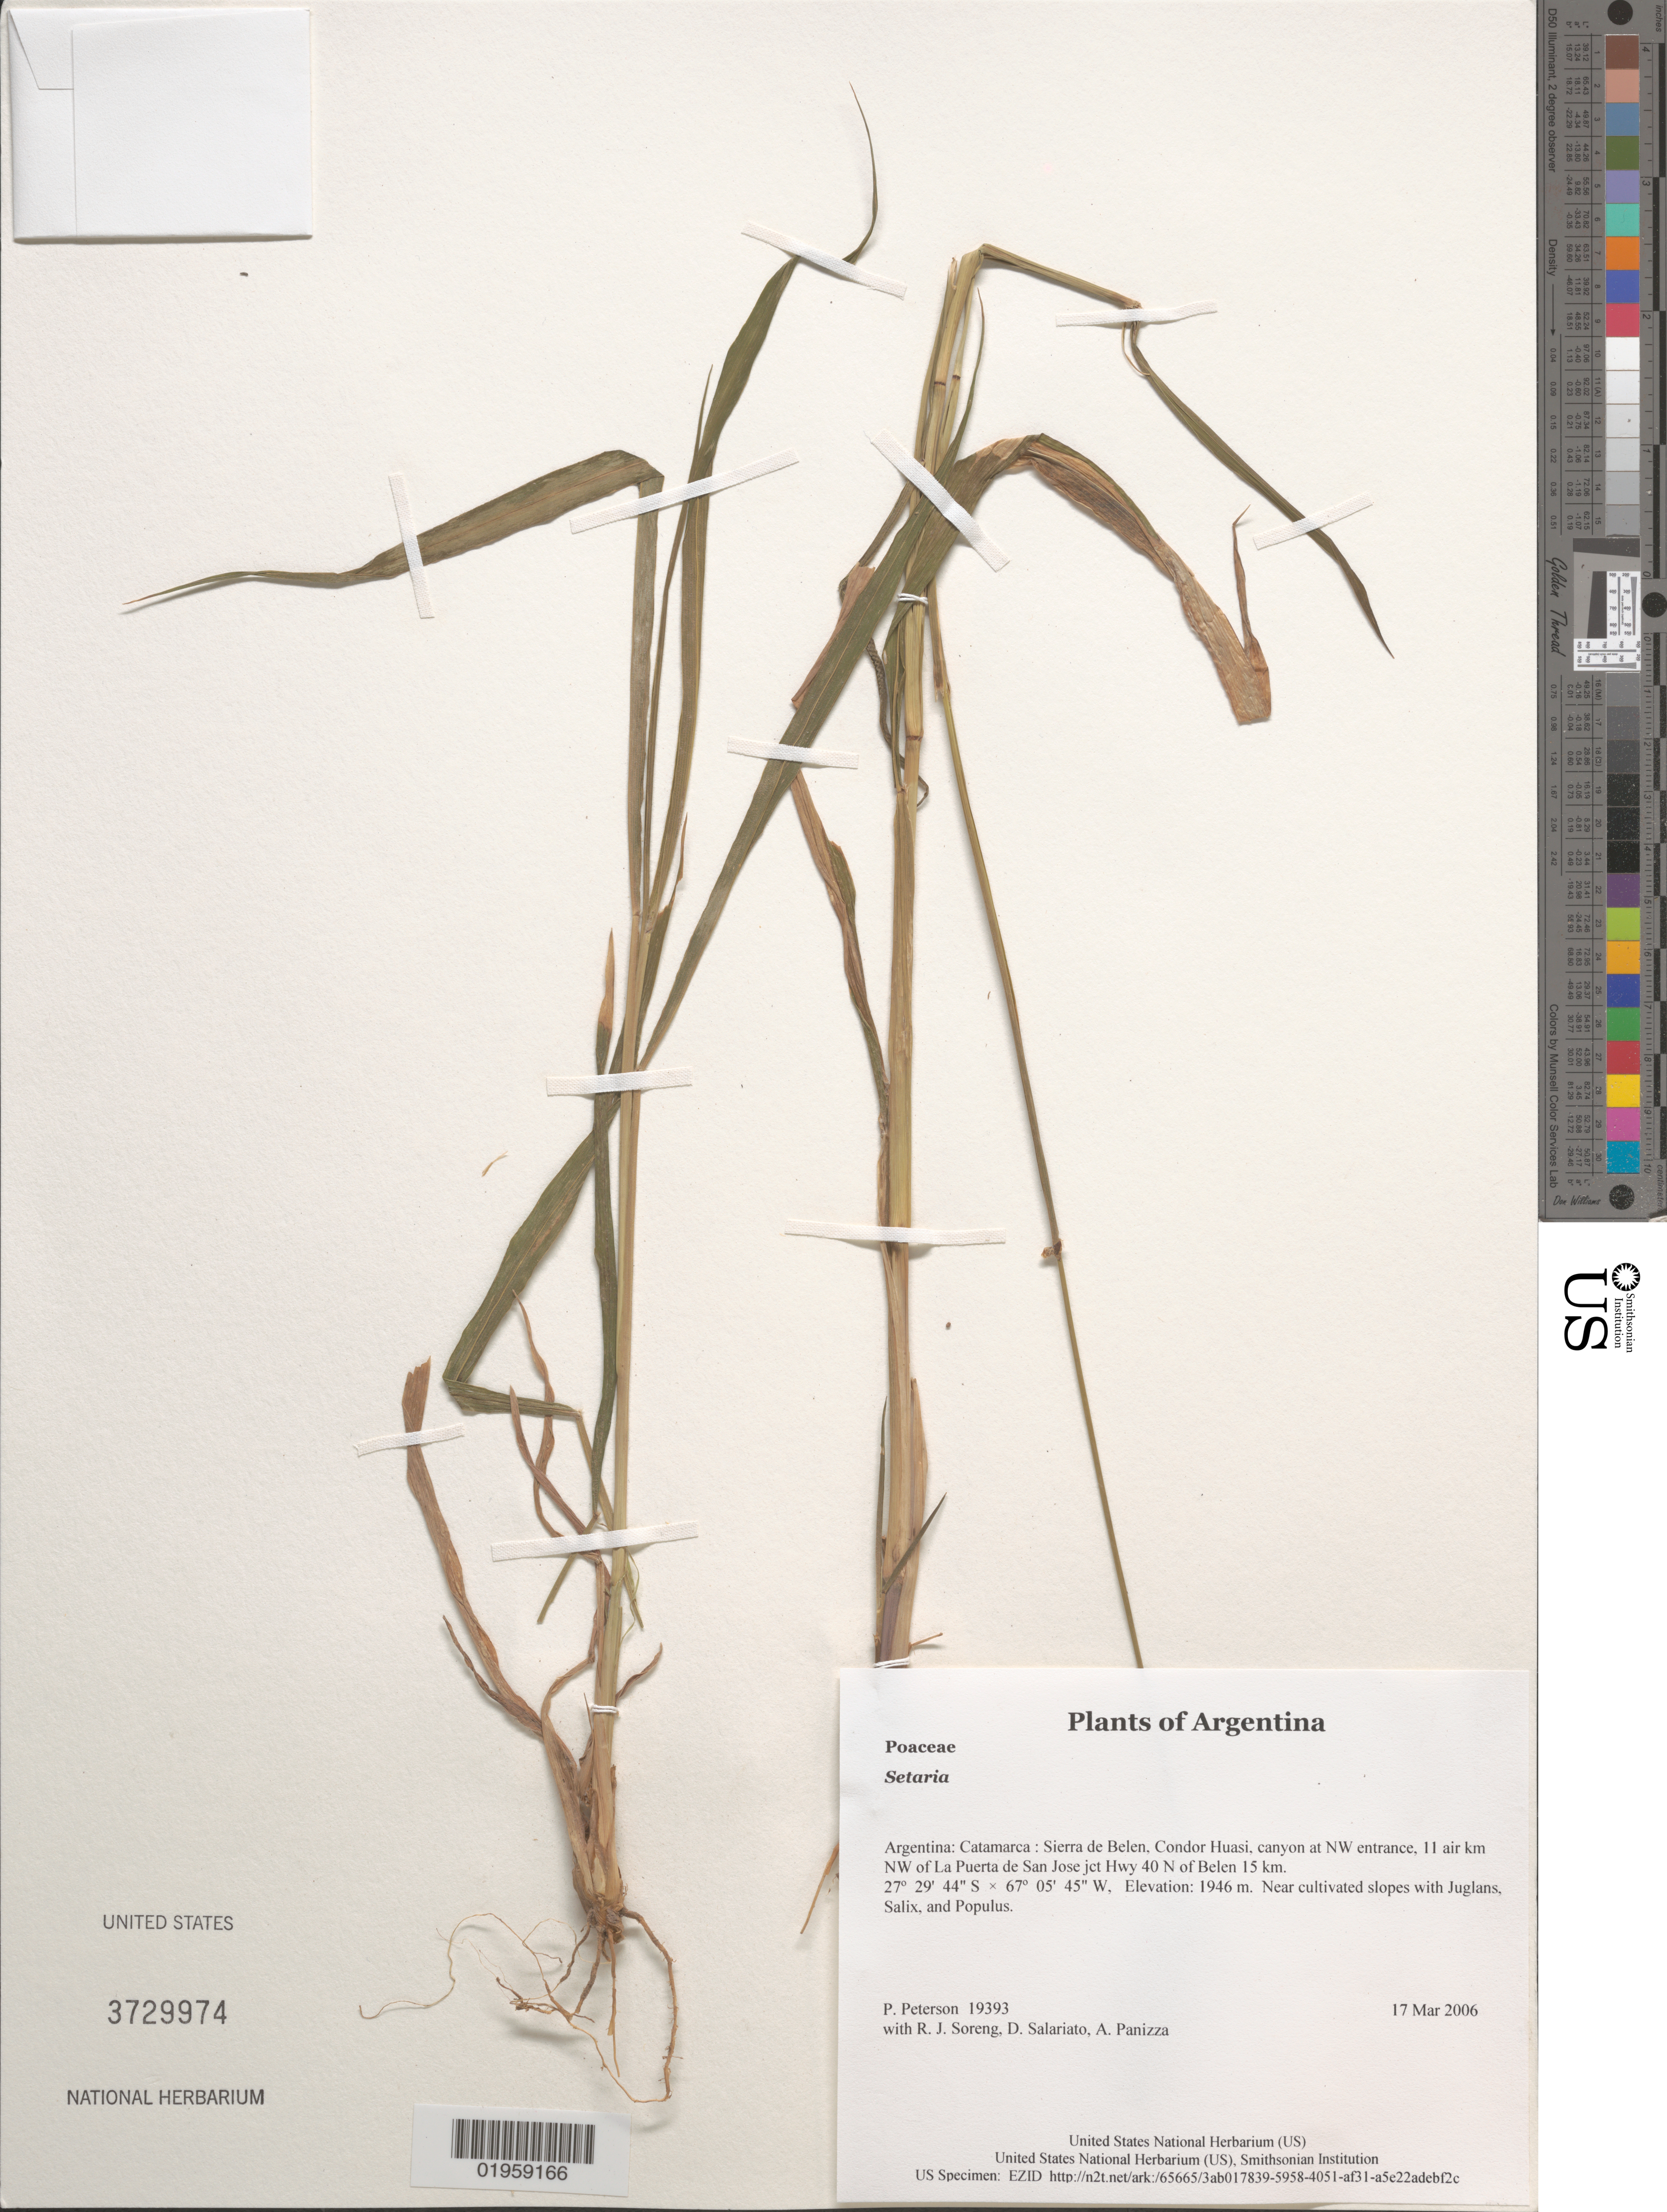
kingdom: Plantae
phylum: Tracheophyta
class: Liliopsida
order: Poales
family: Poaceae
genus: Setaria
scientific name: Setaria sp.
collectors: P. M. Peterson, R. J. Soreng, D. Salariato & A. Panizza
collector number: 19393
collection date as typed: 17 Mar 2006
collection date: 2006-03-17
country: Argentina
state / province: Catamarca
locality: Sierra de Belen, Condor Huasi, canyon at NW entrance, 11 air km NW of La Puerta de San Jose jct Hwy 40 N of Belen 15 km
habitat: Near cultivated slopes with Juglans, Salix, and Populus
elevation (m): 1946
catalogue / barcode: US 3729974